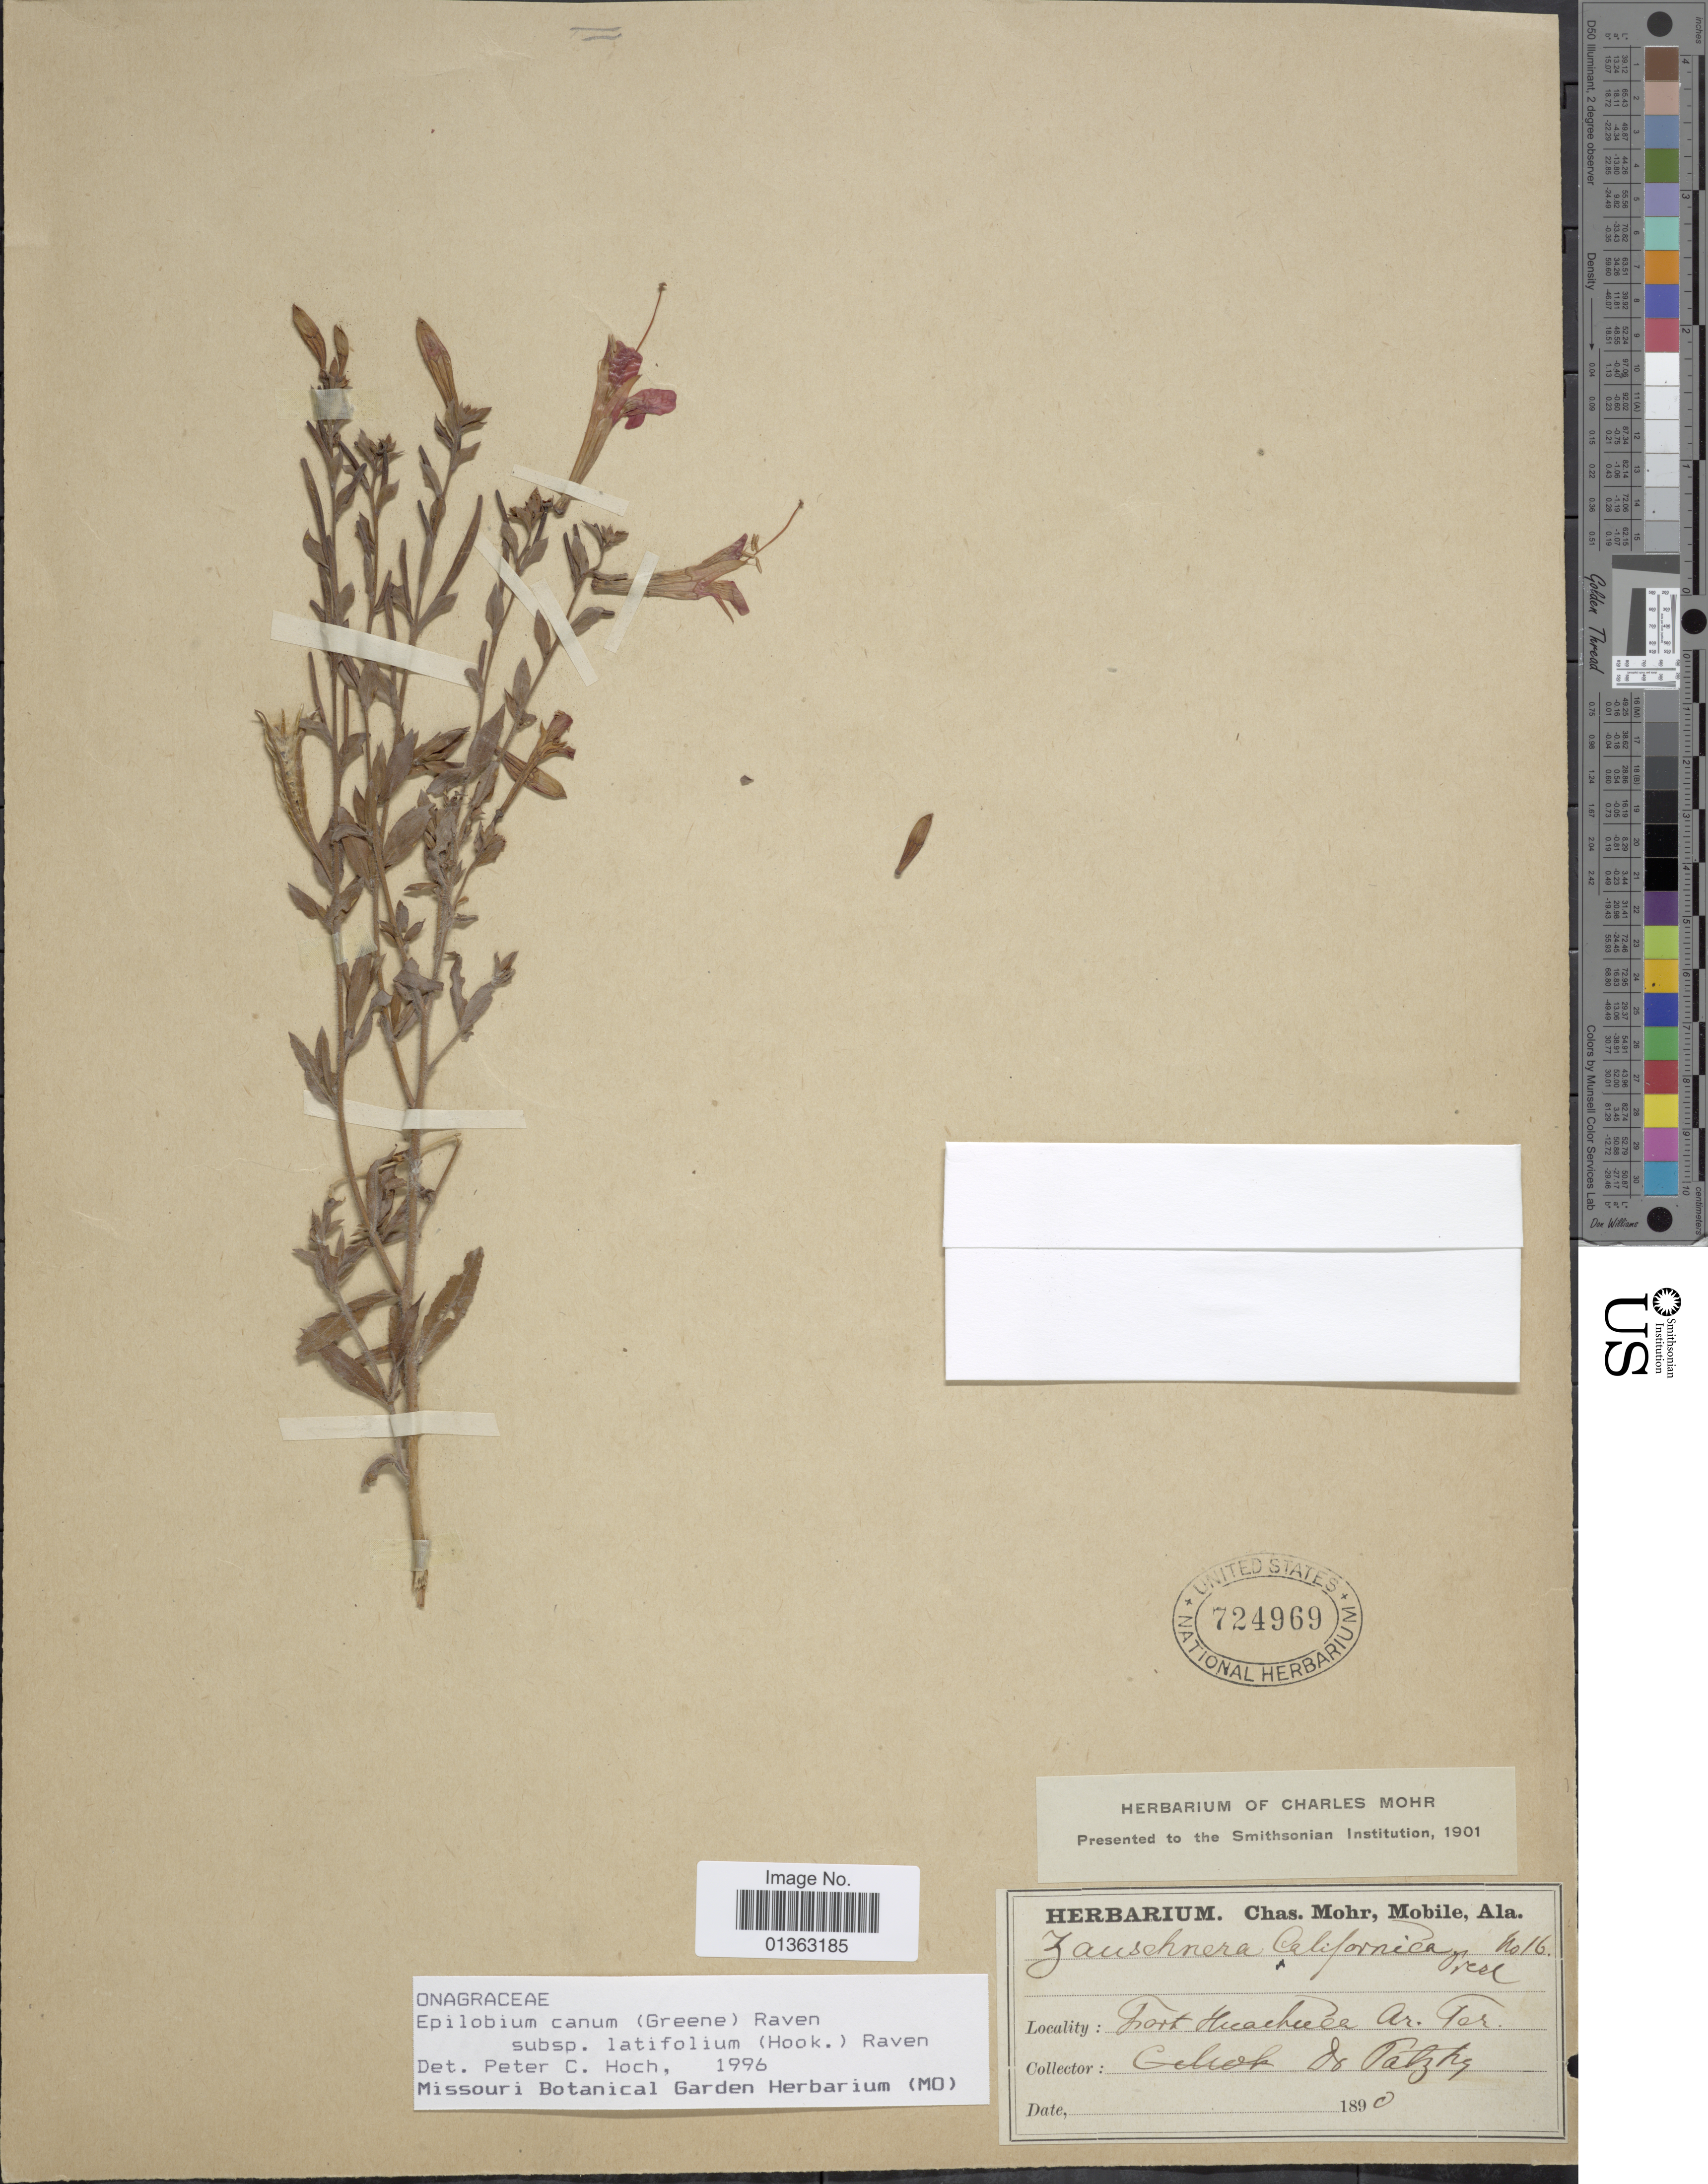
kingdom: Plantae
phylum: Tracheophyta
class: Magnoliopsida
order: Myrtales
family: Onagraceae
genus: Epilobium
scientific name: Epilobium canum subsp. latifolium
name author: (Hook.) P.H. Raven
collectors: -. Patzky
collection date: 1890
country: United States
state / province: Arizona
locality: Fort Huachuca. Ar Terr.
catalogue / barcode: US 724969